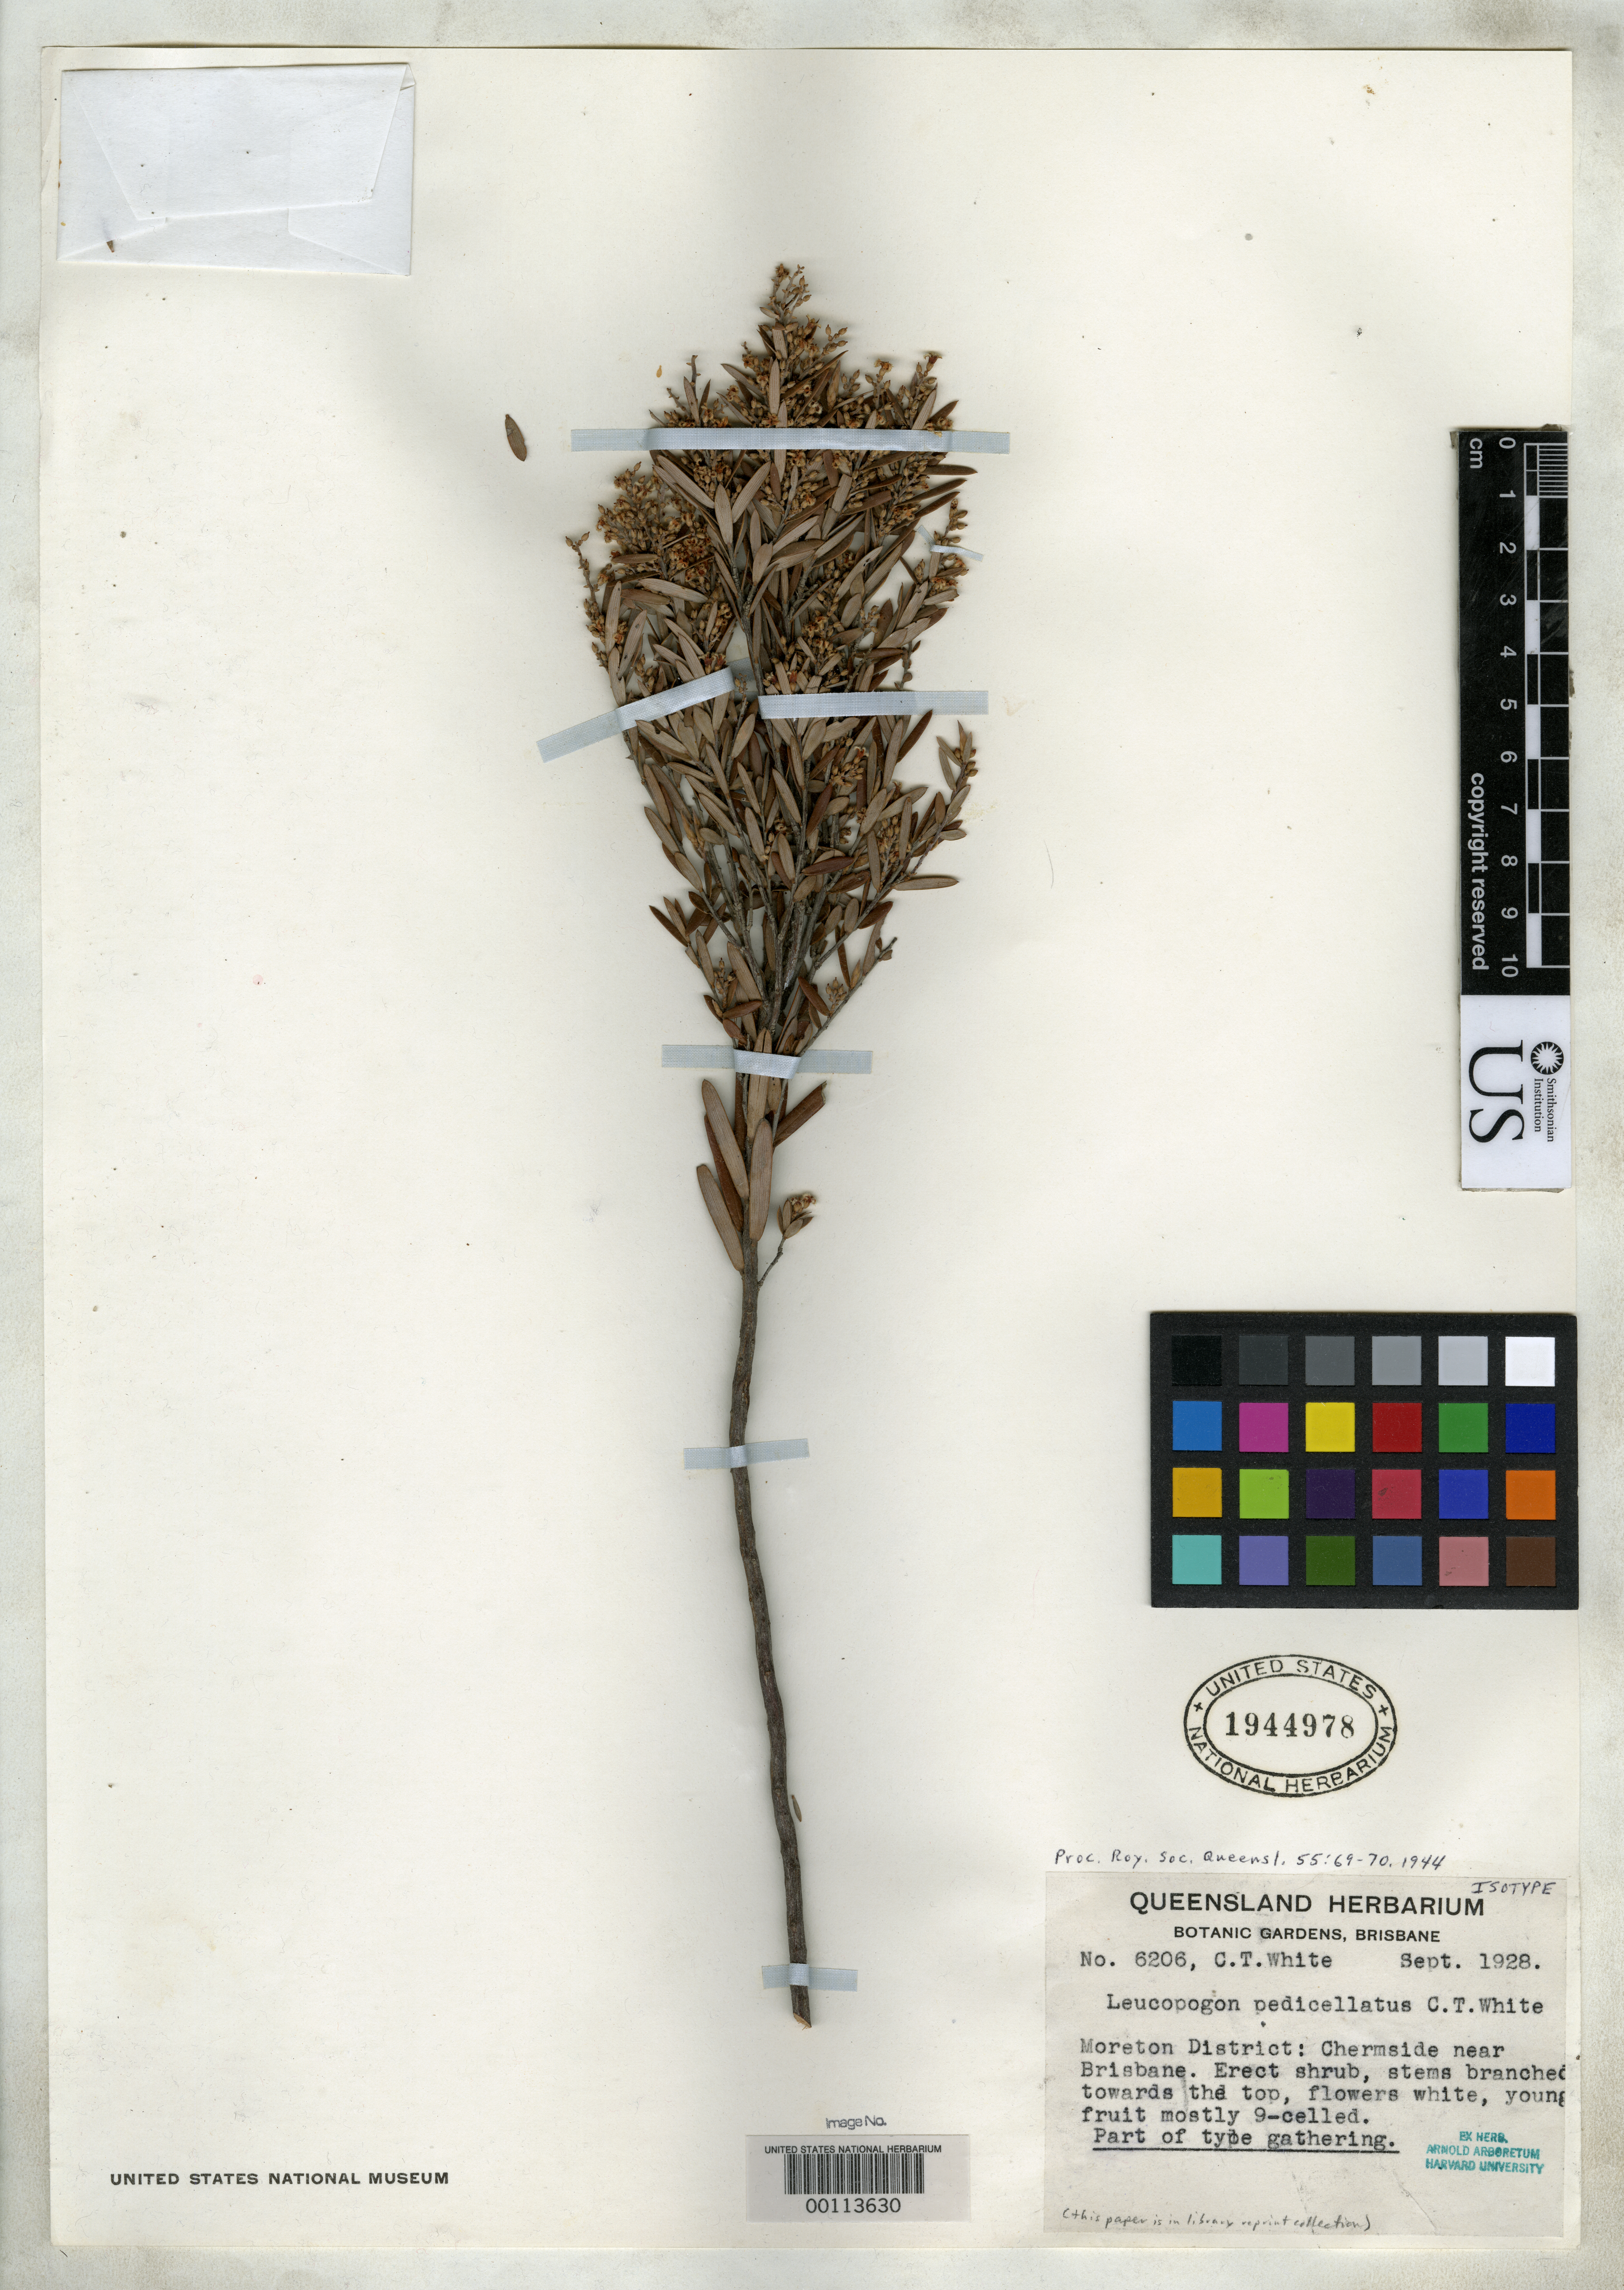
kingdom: Plantae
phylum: Tracheophyta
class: Magnoliopsida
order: Ericales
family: Ericaceae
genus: Leucopogon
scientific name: Leucopogon pedicellatus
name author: C.T. White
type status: Isotype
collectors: C. T. White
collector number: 6206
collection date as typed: Sep 1928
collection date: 1928-09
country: Australia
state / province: Queensland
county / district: Moreton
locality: Chermside near Brisbane.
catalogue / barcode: US 1944978